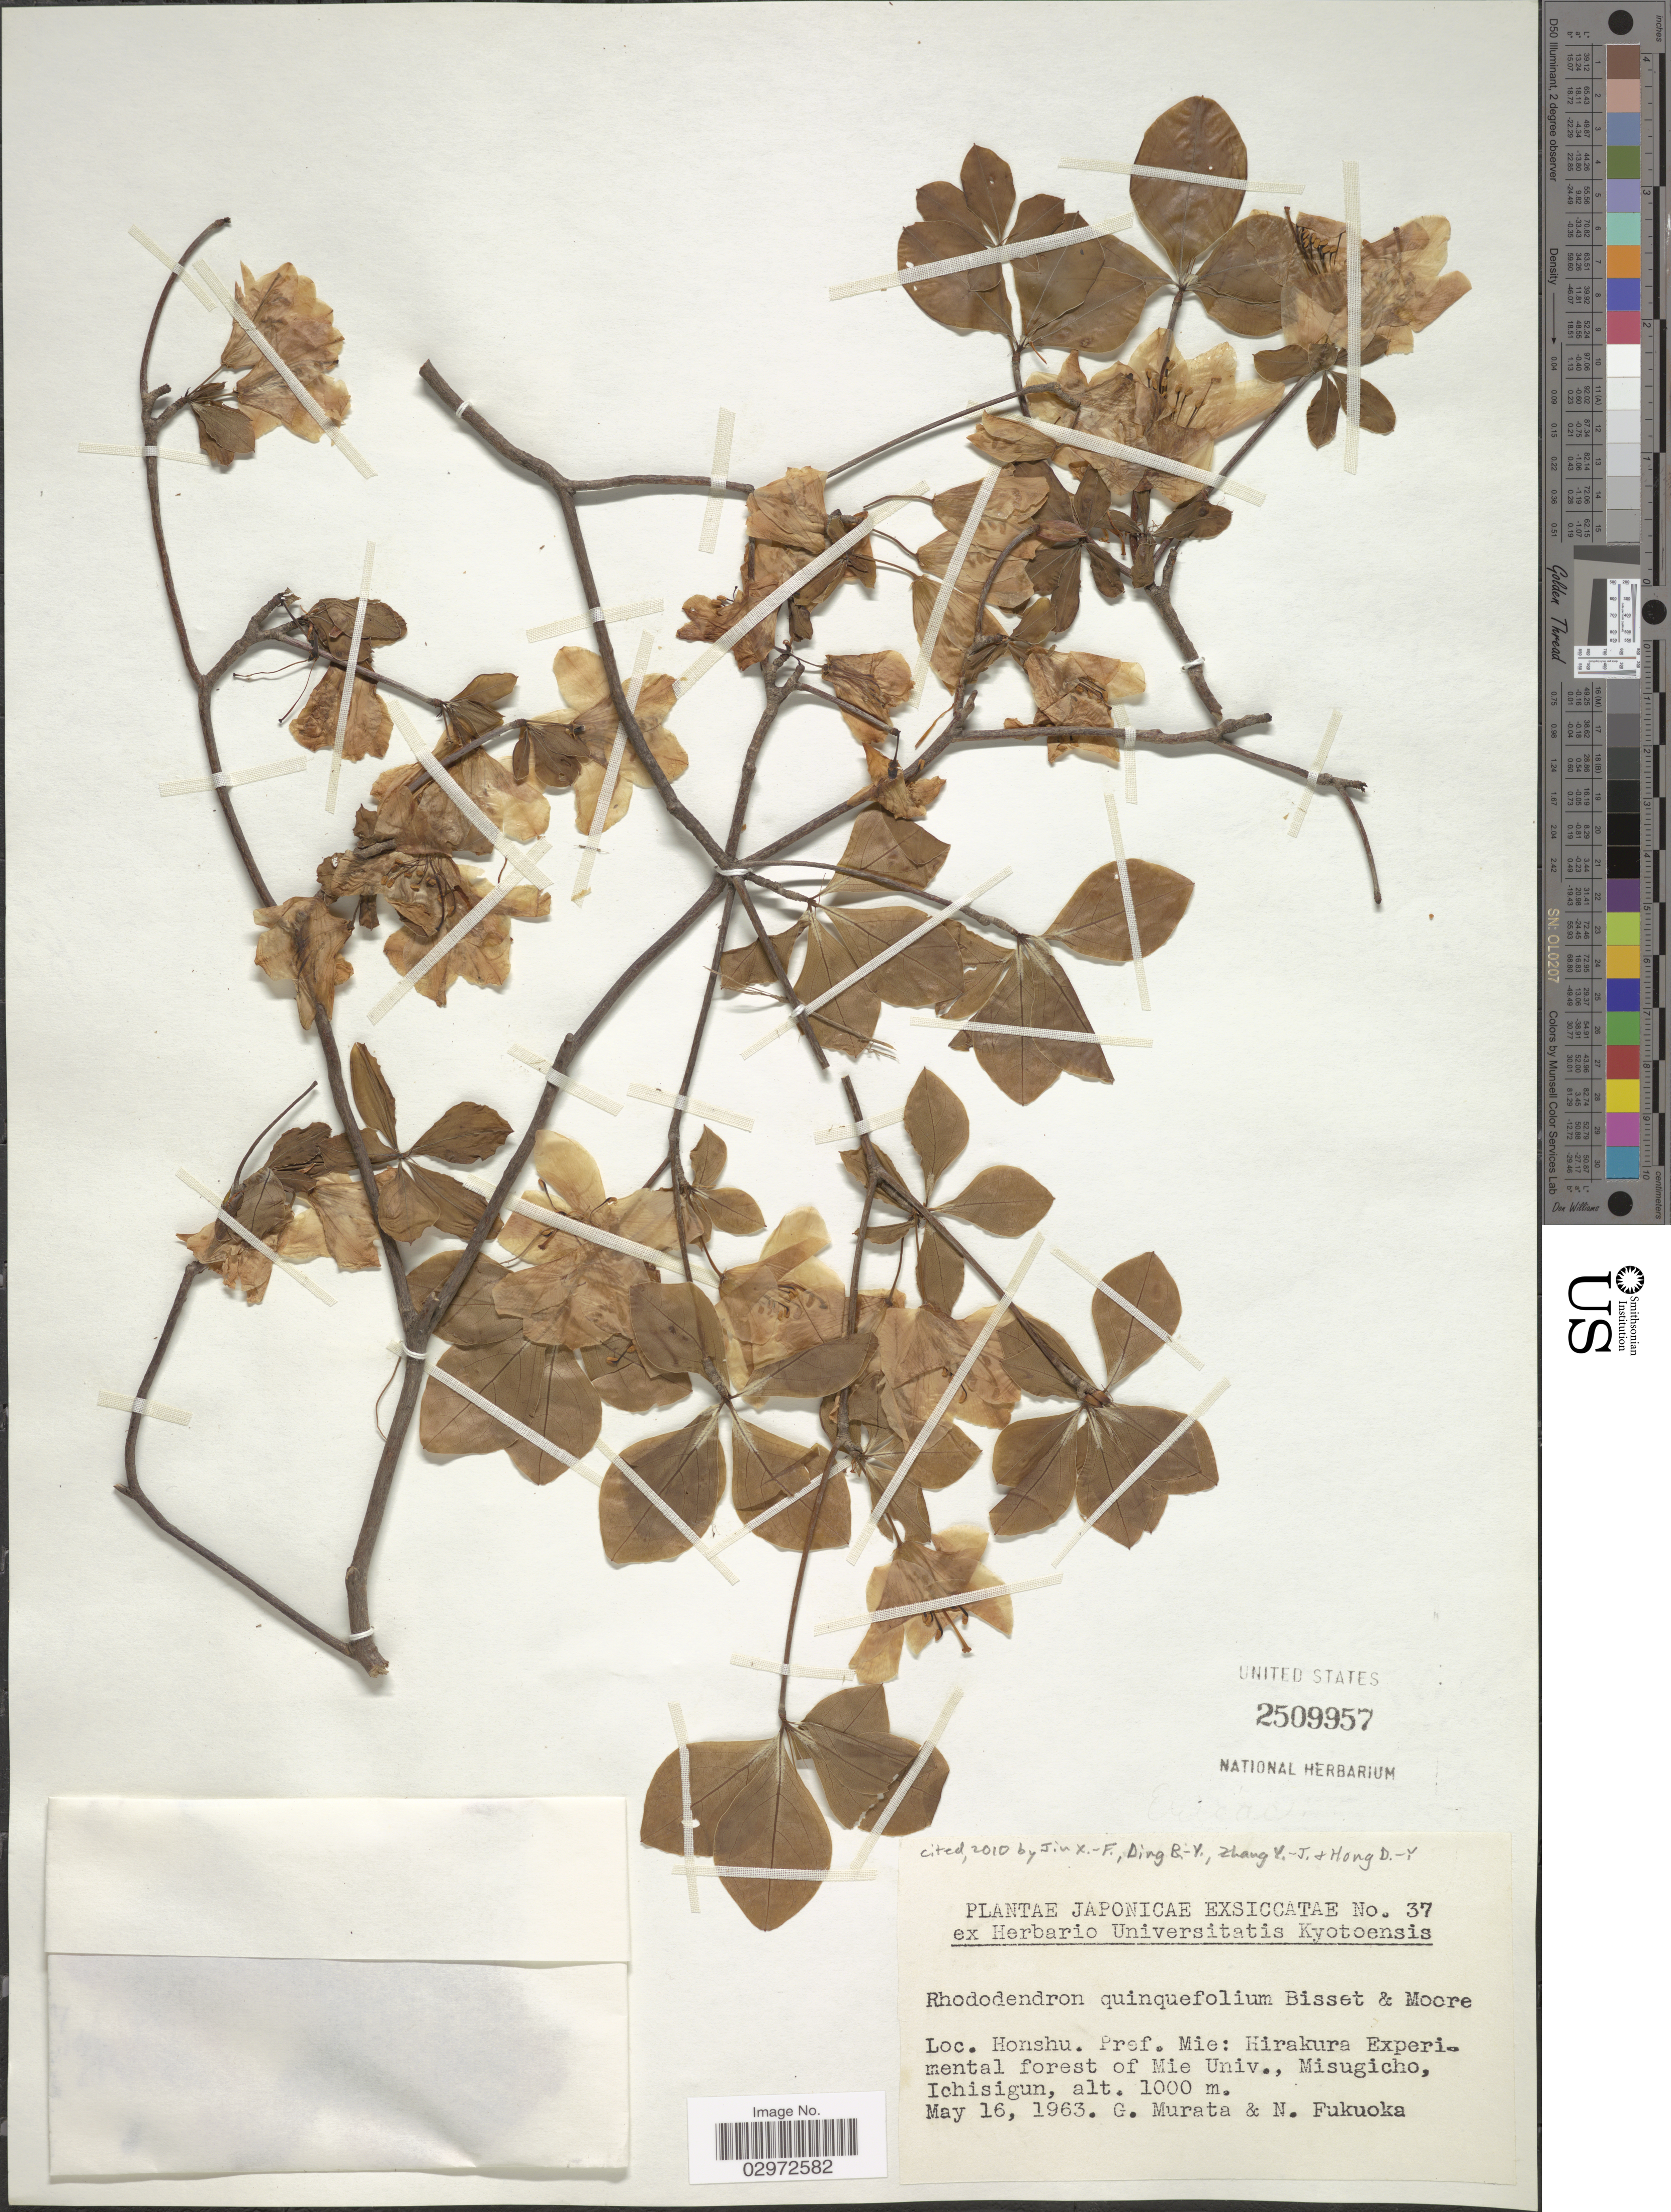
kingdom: Plantae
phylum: Tracheophyta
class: Magnoliopsida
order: Ericales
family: Ericaceae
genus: Rhododendron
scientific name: Rhododendron quinquefolium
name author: Bisset & S. Moore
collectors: G. Murata & N. Fukuoka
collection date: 1963-05-16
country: Japan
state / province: Mie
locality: Honshu, Pref. Mie: Hirakura Experimental forest of Mie Univ., Misugicho Ichisigun.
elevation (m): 1000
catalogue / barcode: US 2509957